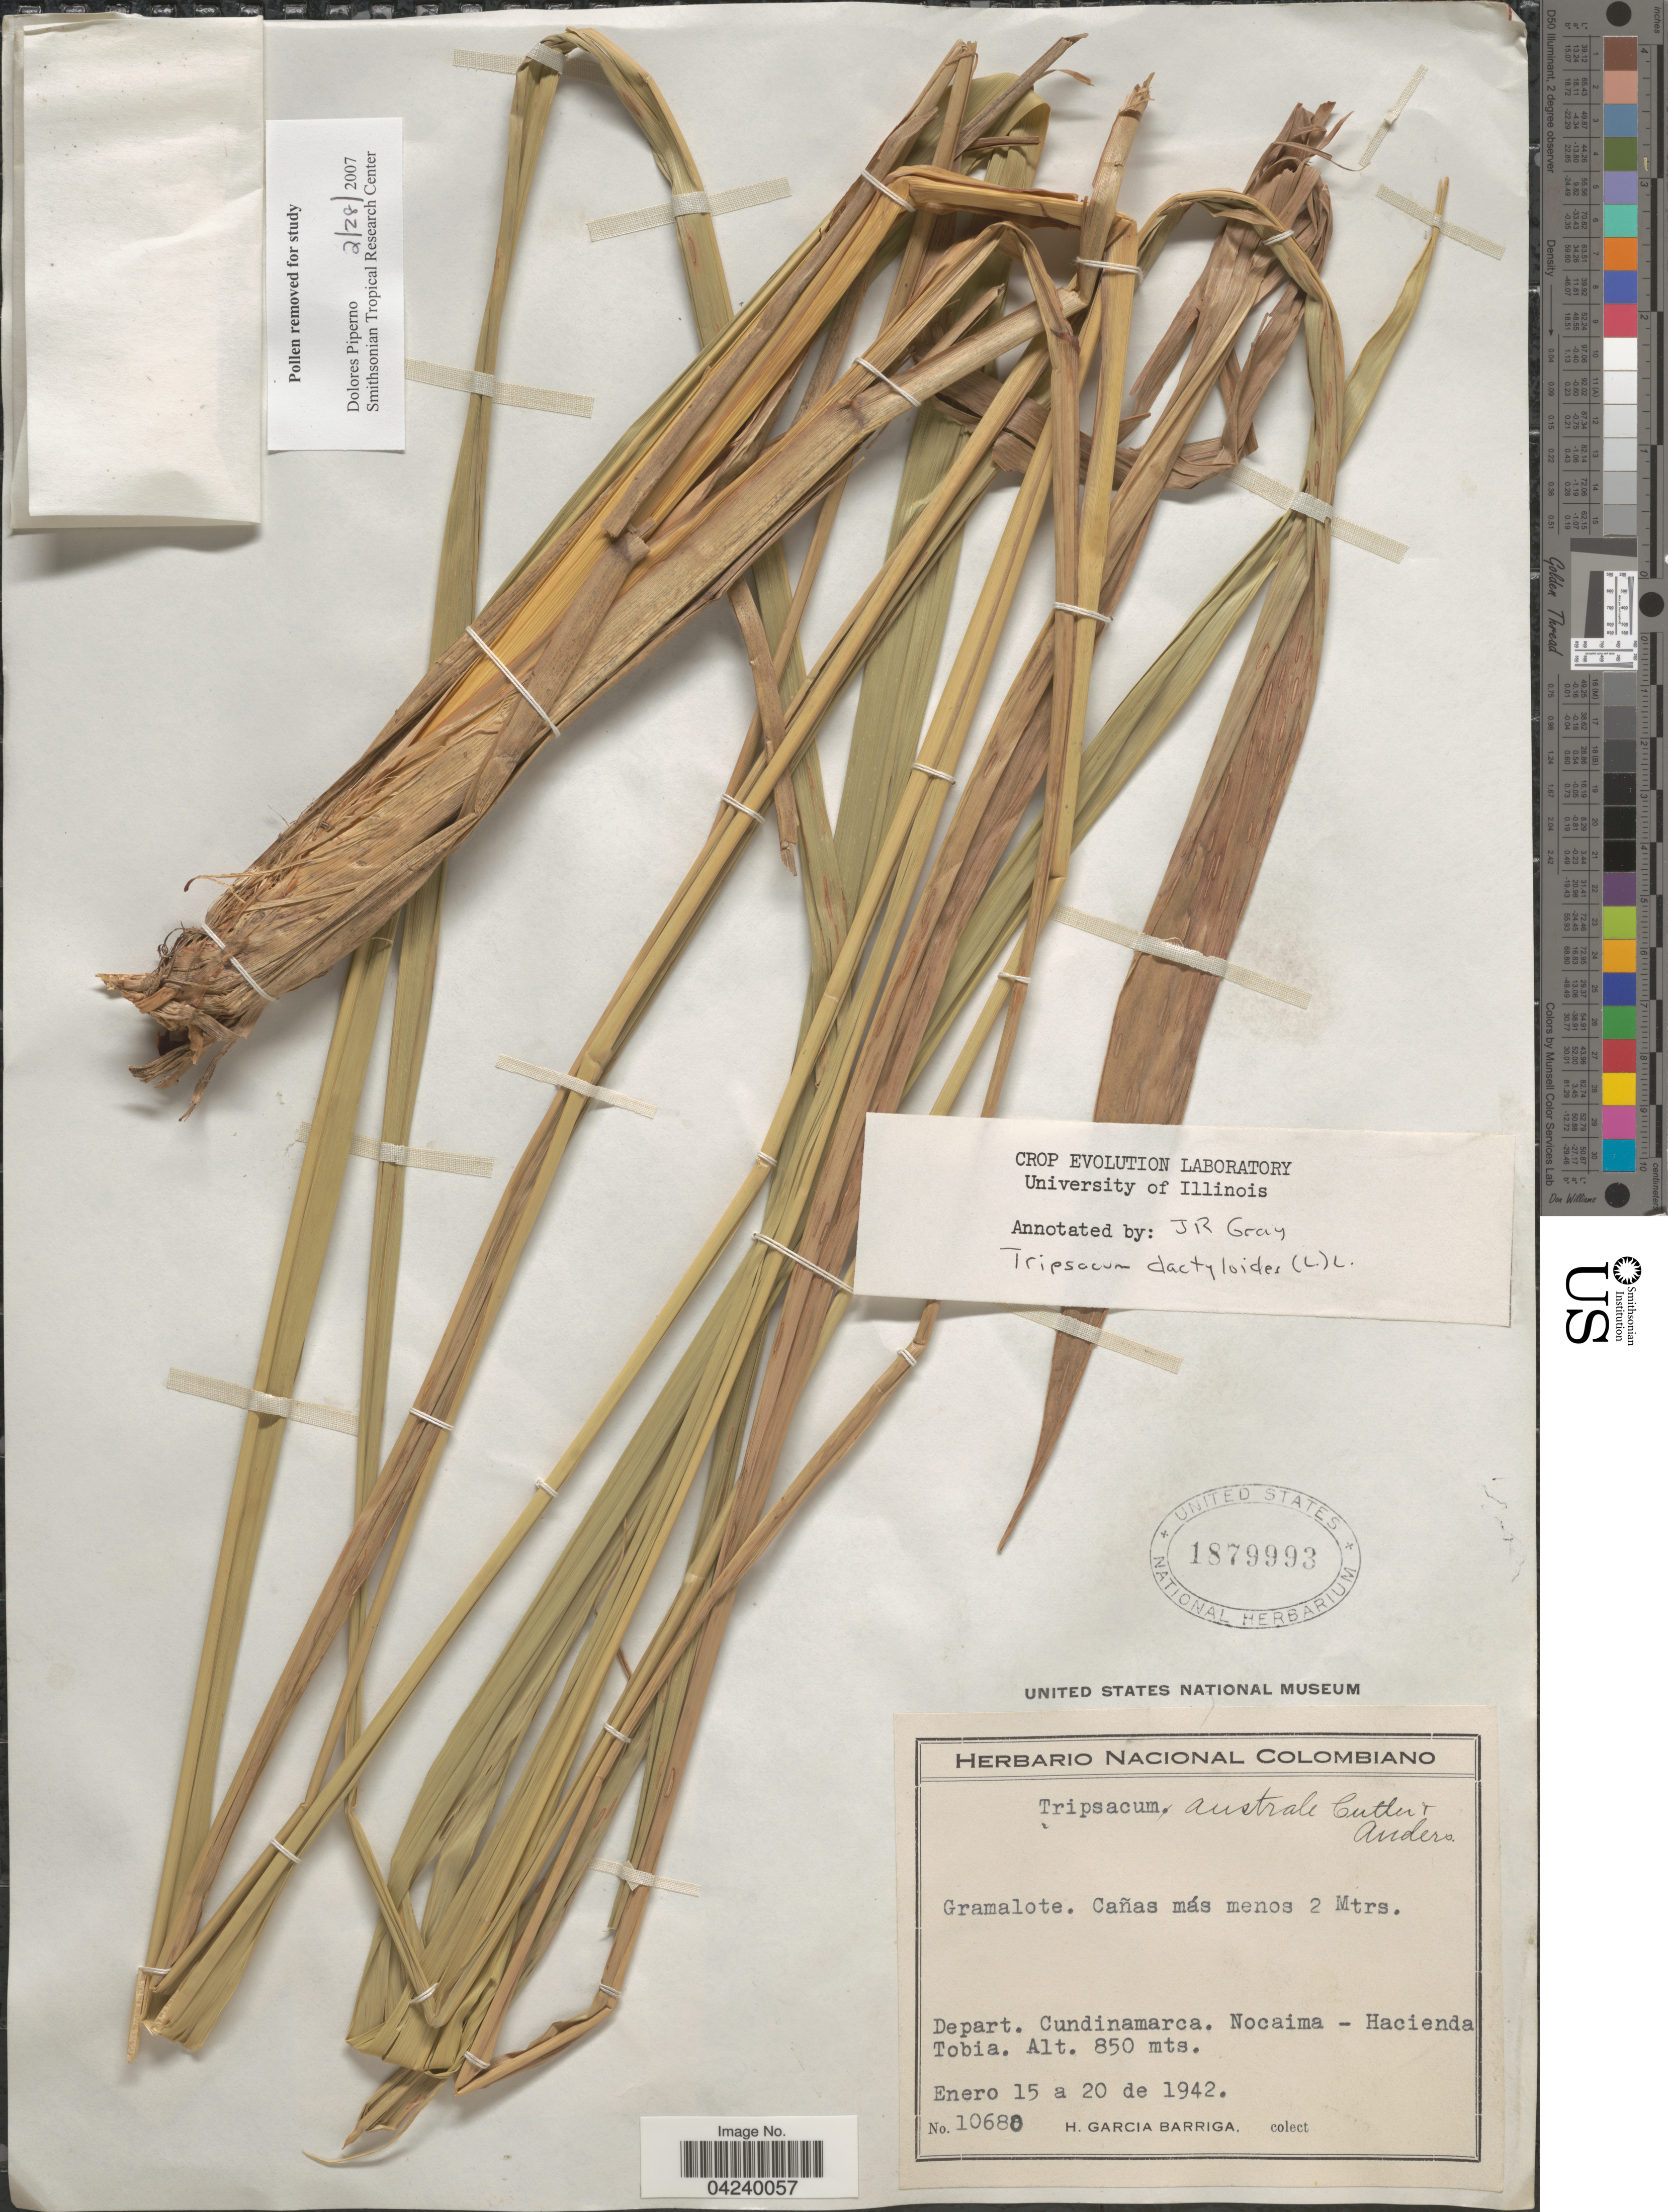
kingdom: Plantae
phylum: Tracheophyta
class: Liliopsida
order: Poales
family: Poaceae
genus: Tripsacum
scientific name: Tripsacum dactyloides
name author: (L.) L.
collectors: H. García Barriga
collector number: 10680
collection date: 1942-01-15/1942-01-20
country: Colombia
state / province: Cundinamarca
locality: Depart. Cundinamarca. Nocaima - Hacienda Tobia.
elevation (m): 850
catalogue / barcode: US 1879993